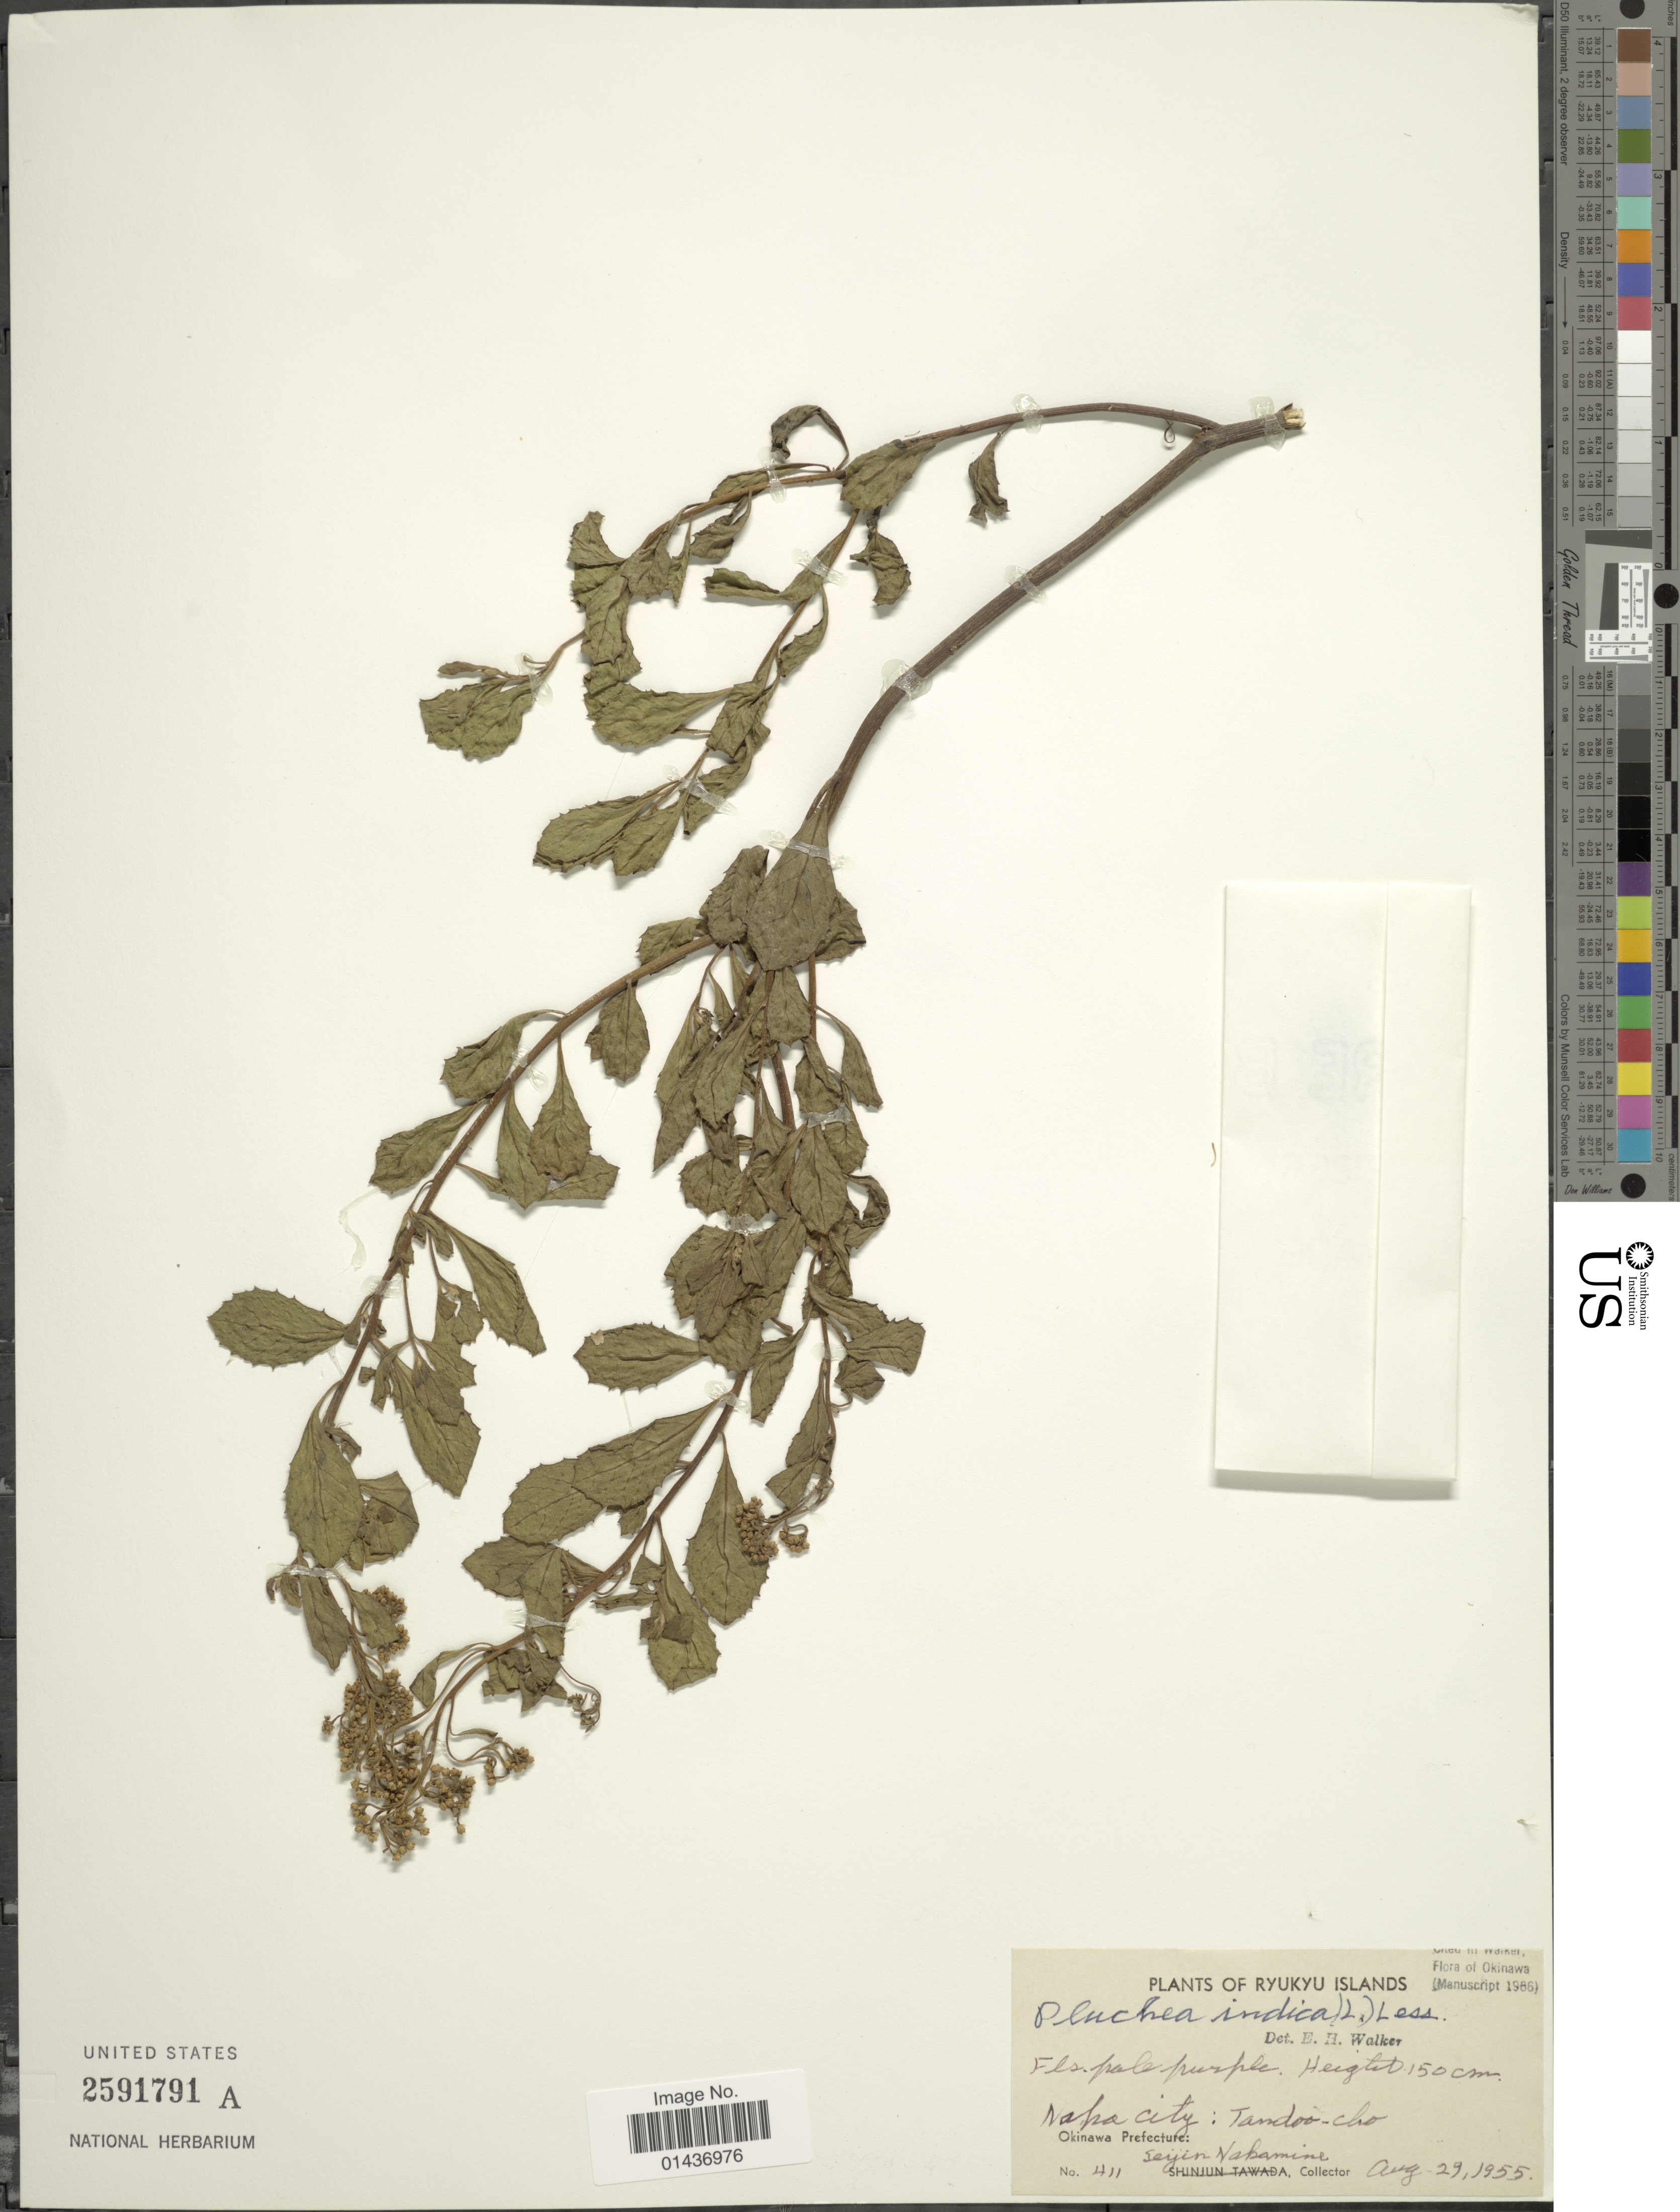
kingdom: Plantae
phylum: Tracheophyta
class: Magnoliopsida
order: Asterales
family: Asteraceae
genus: Pluchea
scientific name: Pluchea indica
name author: (L.) Less.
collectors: S. Nakamine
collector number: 411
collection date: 1955-08-29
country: Japan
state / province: Okinawa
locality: Ryukyu Islands, Napa City: Tandoo-cho, Okinawa Prefecture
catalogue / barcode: US 2591791A